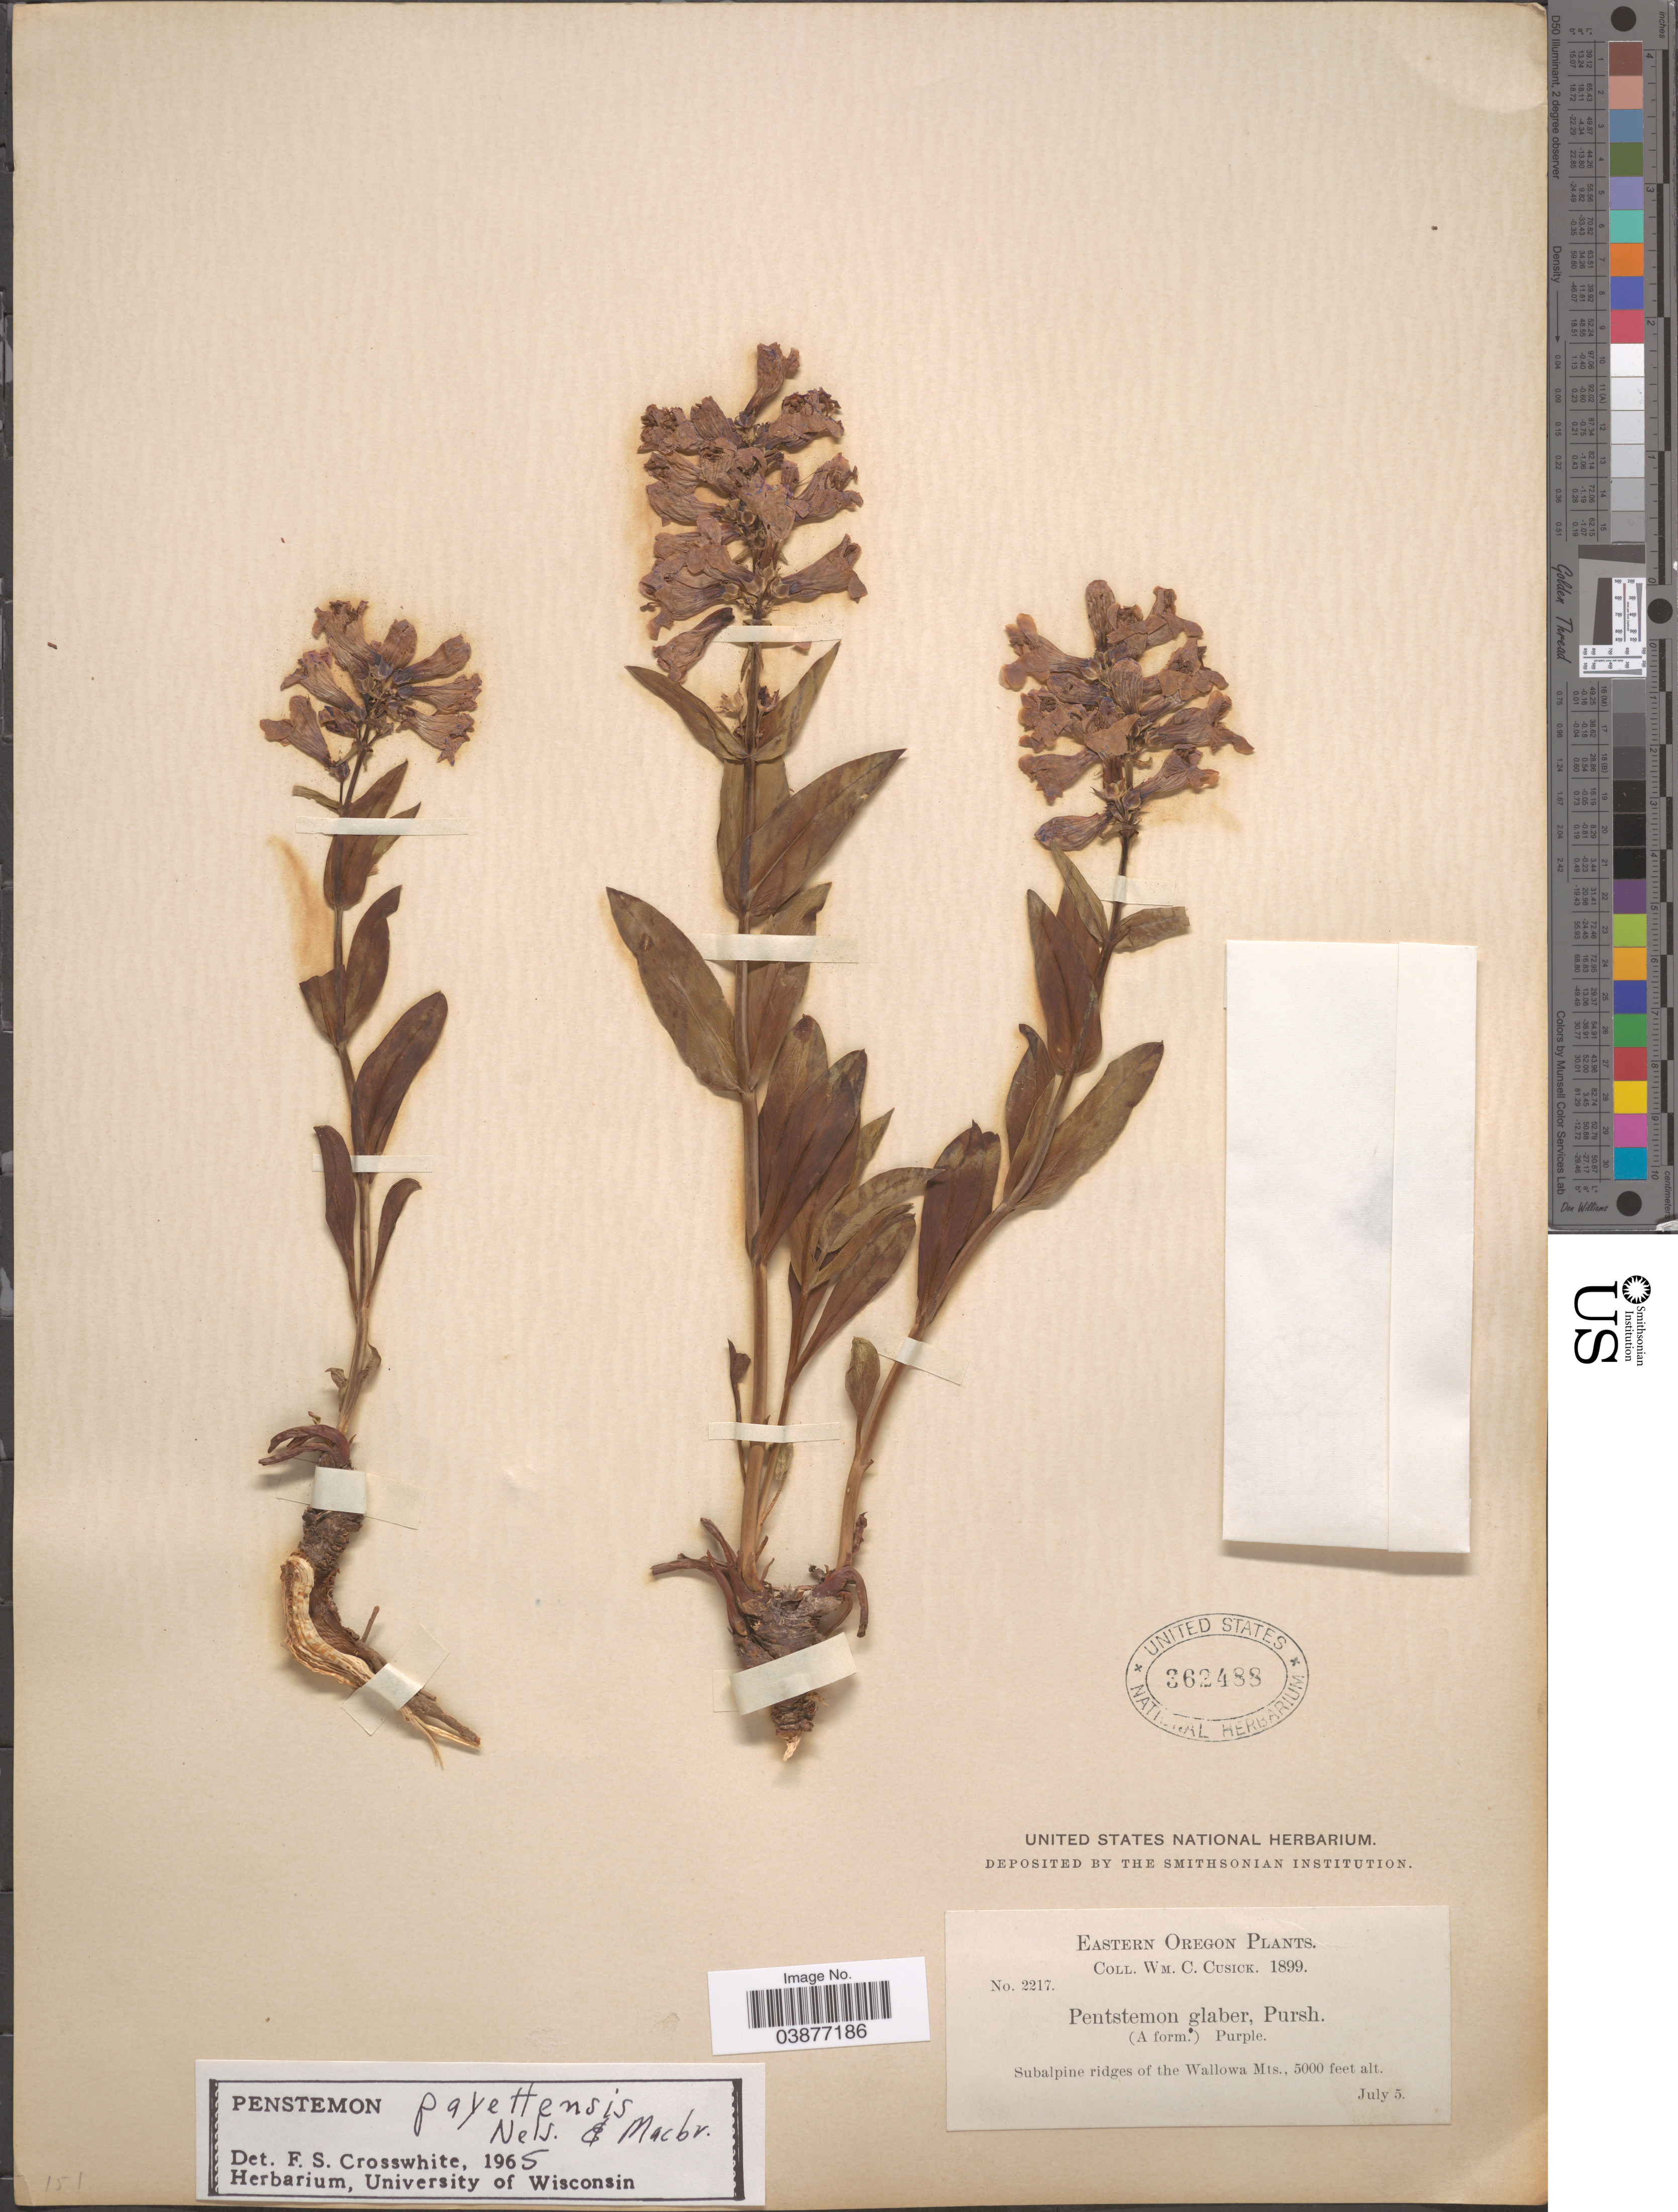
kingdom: Plantae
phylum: Tracheophyta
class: Magnoliopsida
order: Lamiales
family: Plantaginaceae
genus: Penstemon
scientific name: Penstemon payettensis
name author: J.F. Macbr. & A. Nelson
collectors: W. C. Cusick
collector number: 2217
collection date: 1899-07-05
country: United States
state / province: Oregon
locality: Eastern Oregon Subalpine ridges of the Wallowa Mts.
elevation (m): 1524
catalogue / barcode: US 362488